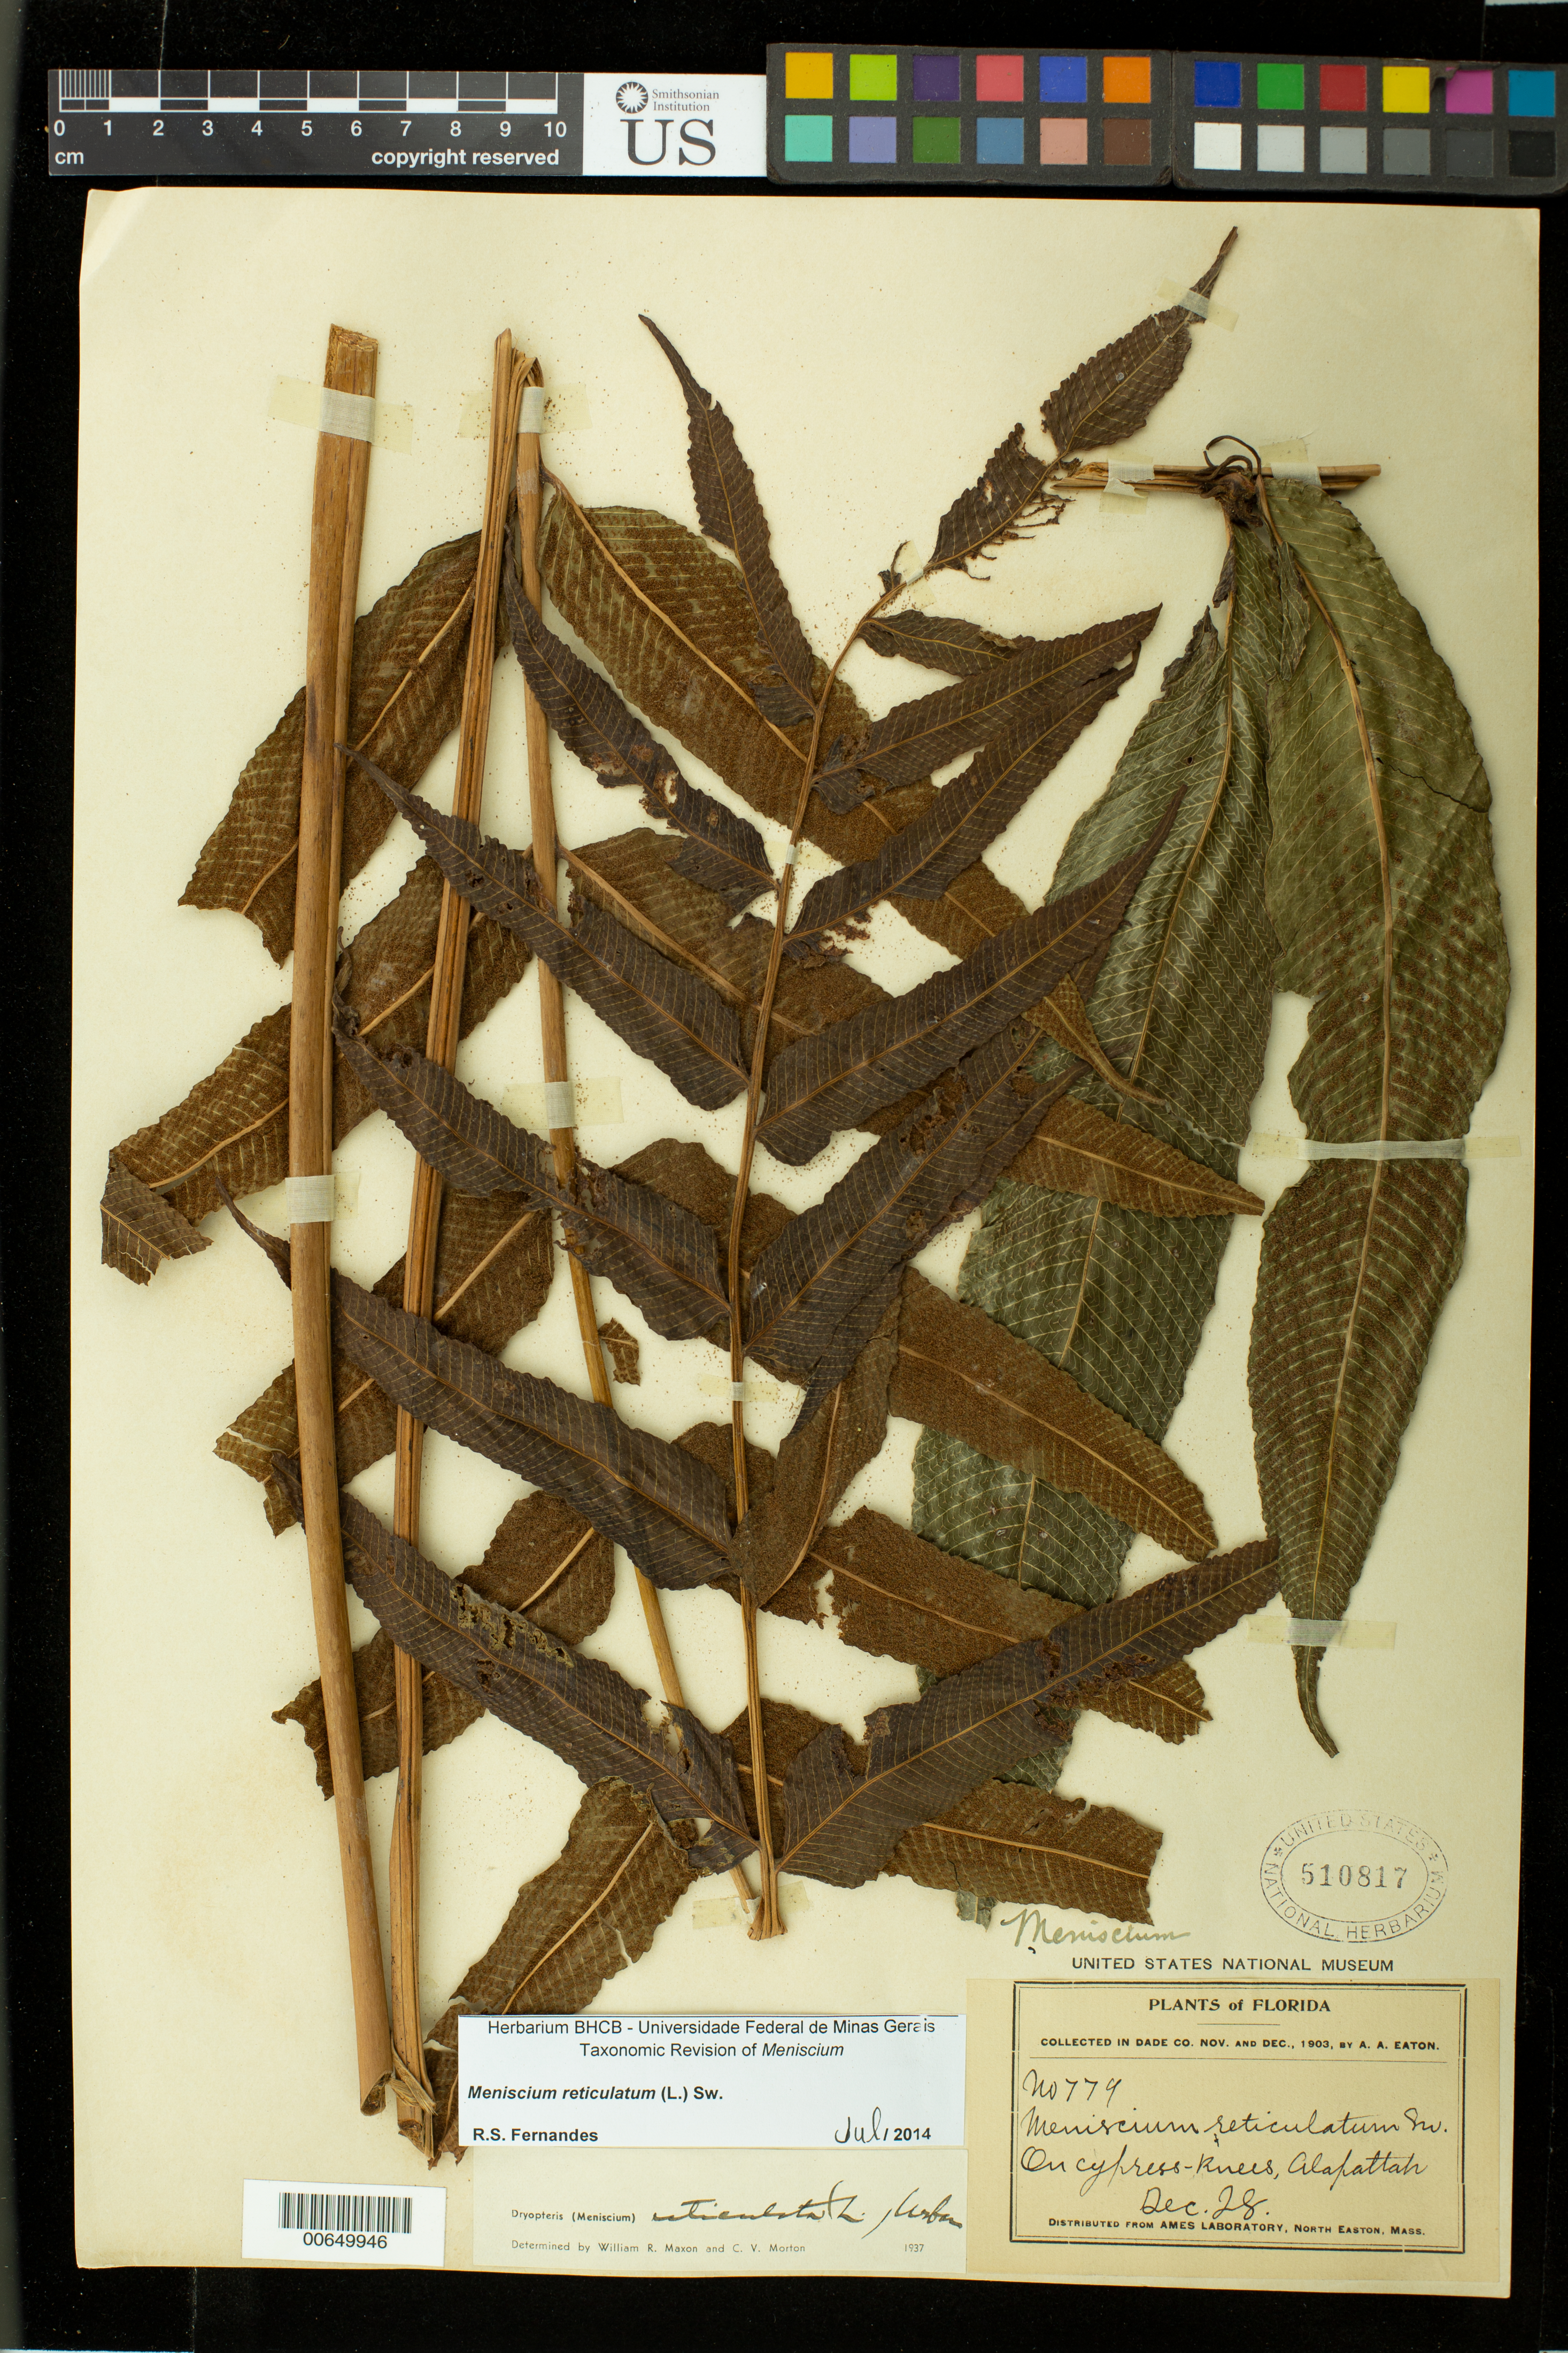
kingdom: Plantae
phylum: Tracheophyta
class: Polypodiopsida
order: Polypodiales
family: Thelypteridaceae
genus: Meniscium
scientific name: Meniscium reticulatum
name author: (L.) Sw.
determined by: Fernandes, R. S.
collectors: A. A. Eaton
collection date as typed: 28 Dec 1903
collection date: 1903-12-28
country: United States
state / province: Florida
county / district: Dade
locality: Alapattah.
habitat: On cypress-knees.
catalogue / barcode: US 510817